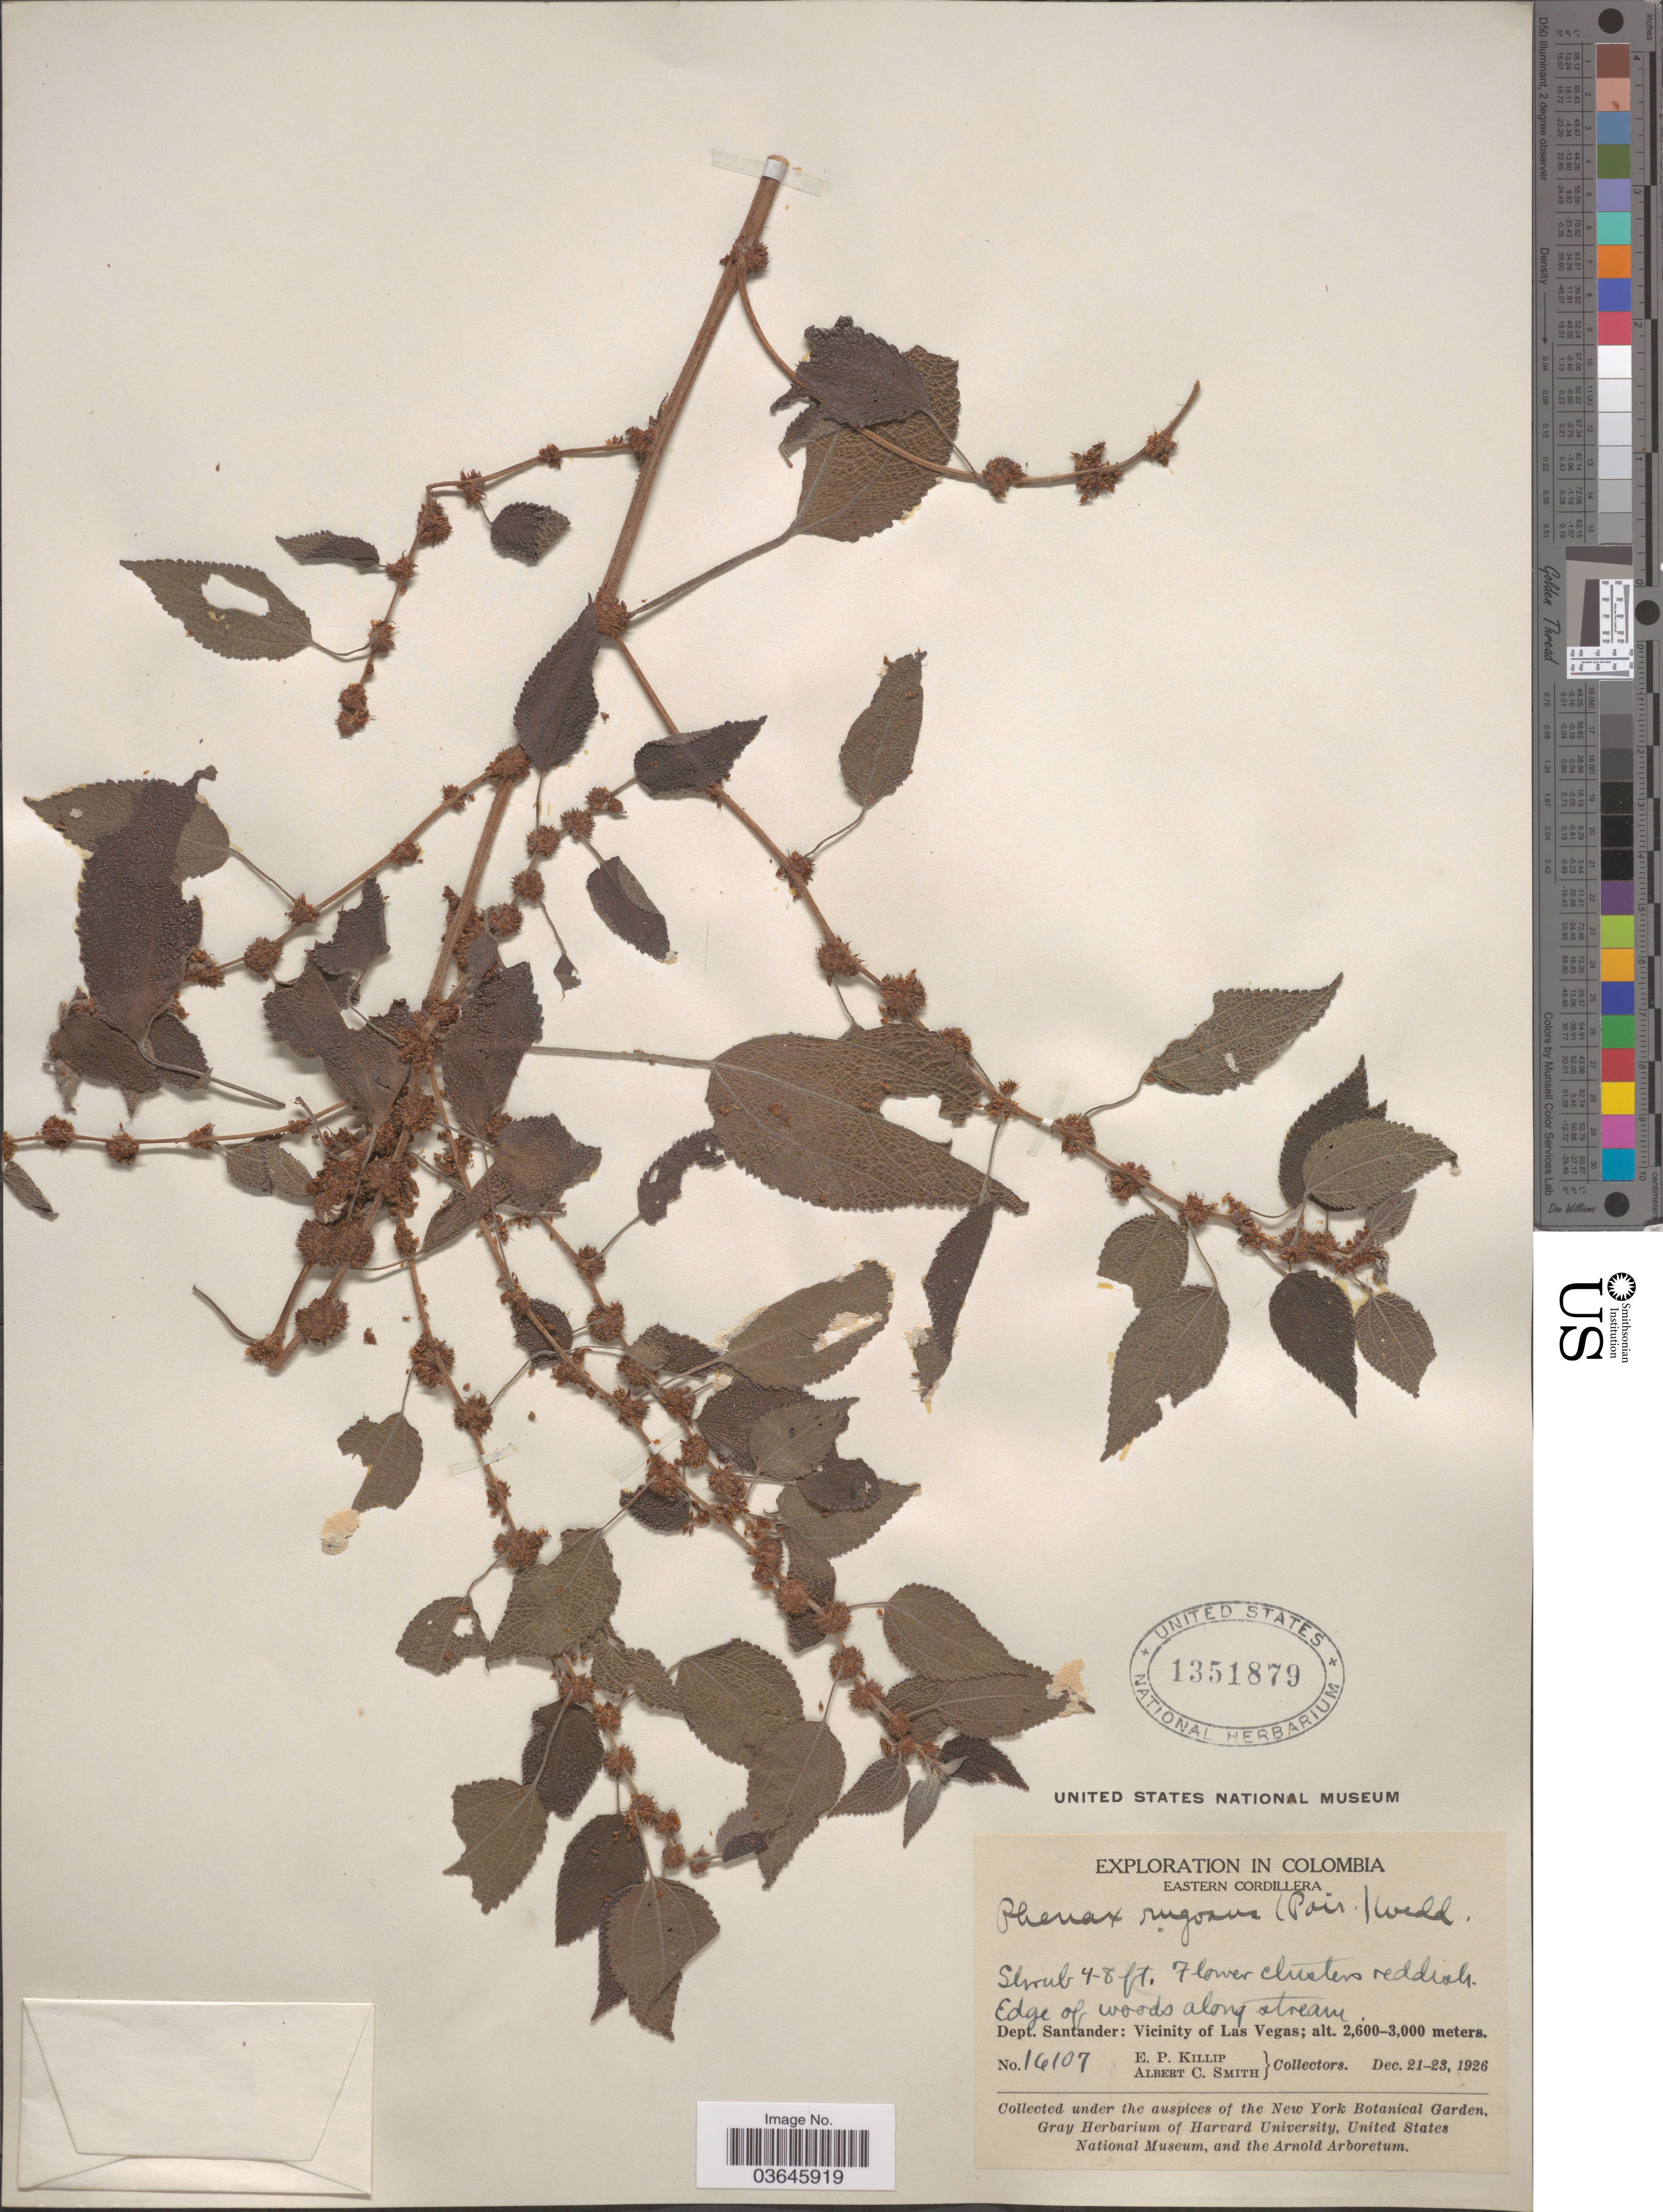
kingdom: Plantae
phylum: Tracheophyta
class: Magnoliopsida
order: Rosales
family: Urticaceae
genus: Phenax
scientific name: Phenax rugosus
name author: (Poir.) Wedd.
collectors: E. P. Killip & A. C. Smith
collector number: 16107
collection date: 1926-12-21/1926-12-23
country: Colombia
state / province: Santander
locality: Eastern Cordillera. Dept. Santander: Vicinity of Las Vegas.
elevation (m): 2600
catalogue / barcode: US 1351879